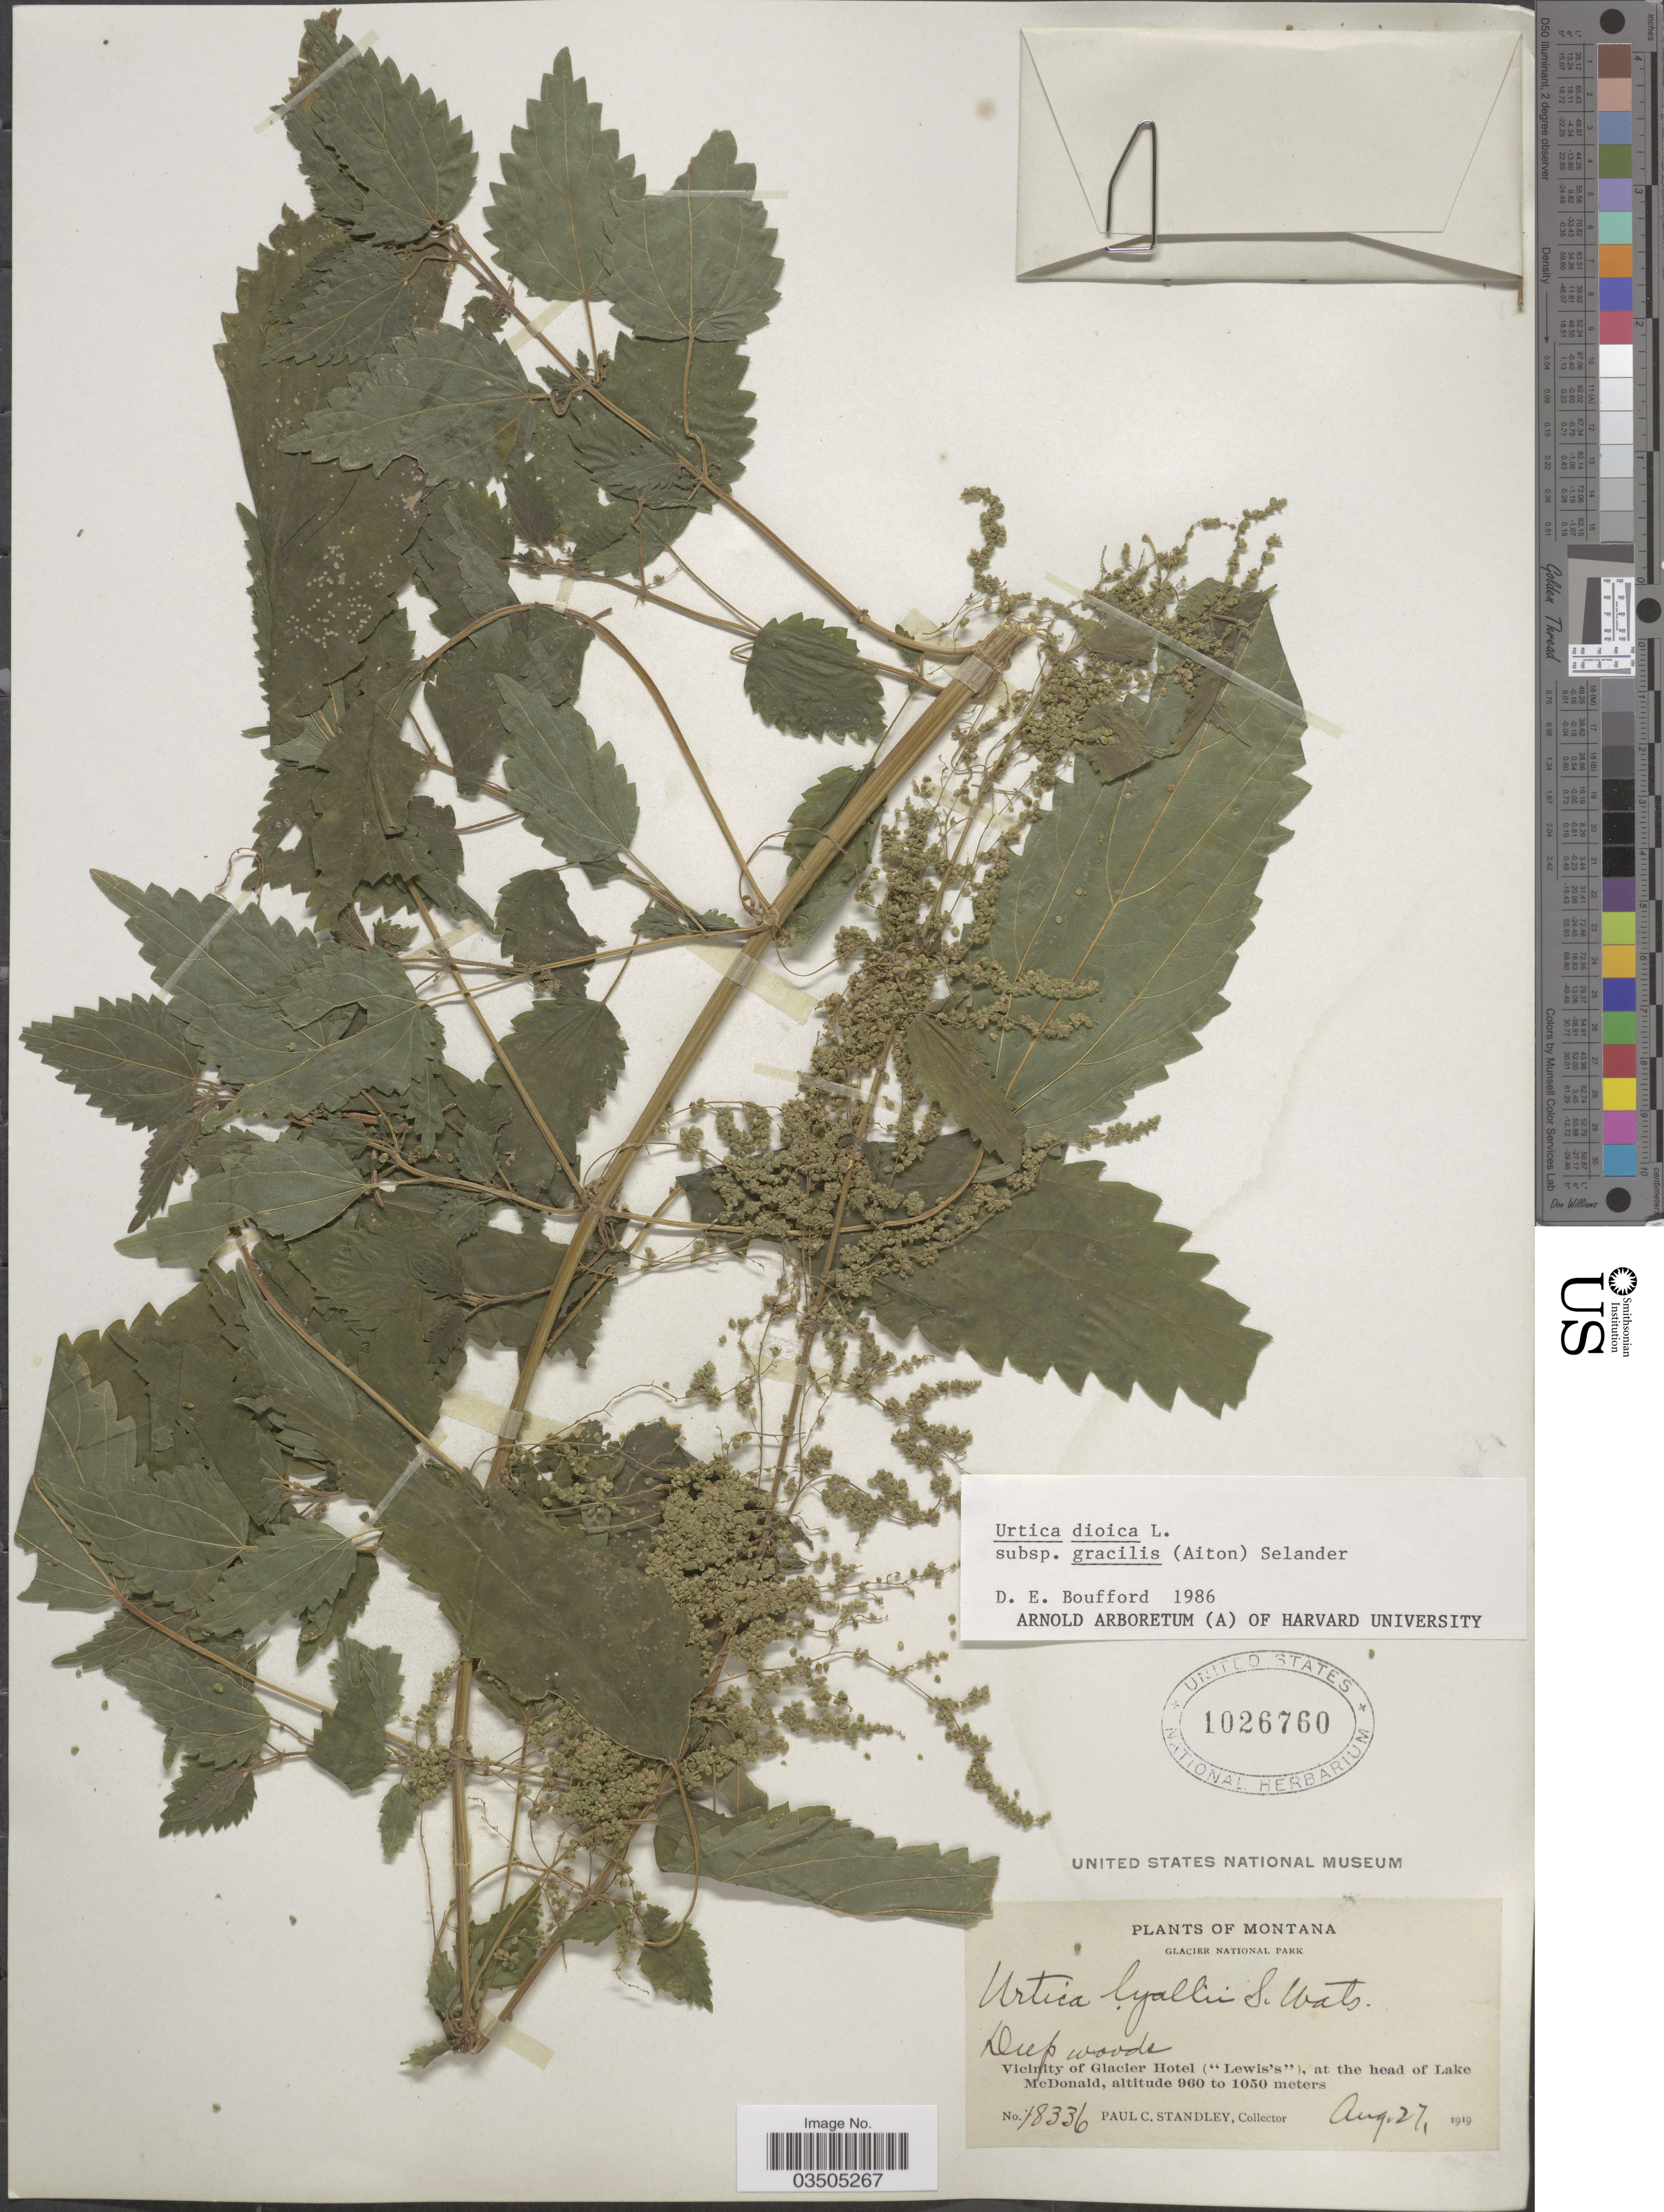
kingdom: Plantae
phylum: Tracheophyta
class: Magnoliopsida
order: Rosales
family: Urticaceae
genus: Urtica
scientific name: Urtica dioica subsp. gracilis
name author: L.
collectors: P. C. Standley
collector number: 18336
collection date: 1919-08-27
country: United States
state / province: Montana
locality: Glacier National Park. Vicinity of Glacier Hotel ("Lewis's"), at the head of Lake McDonald.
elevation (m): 960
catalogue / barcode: US 1026760